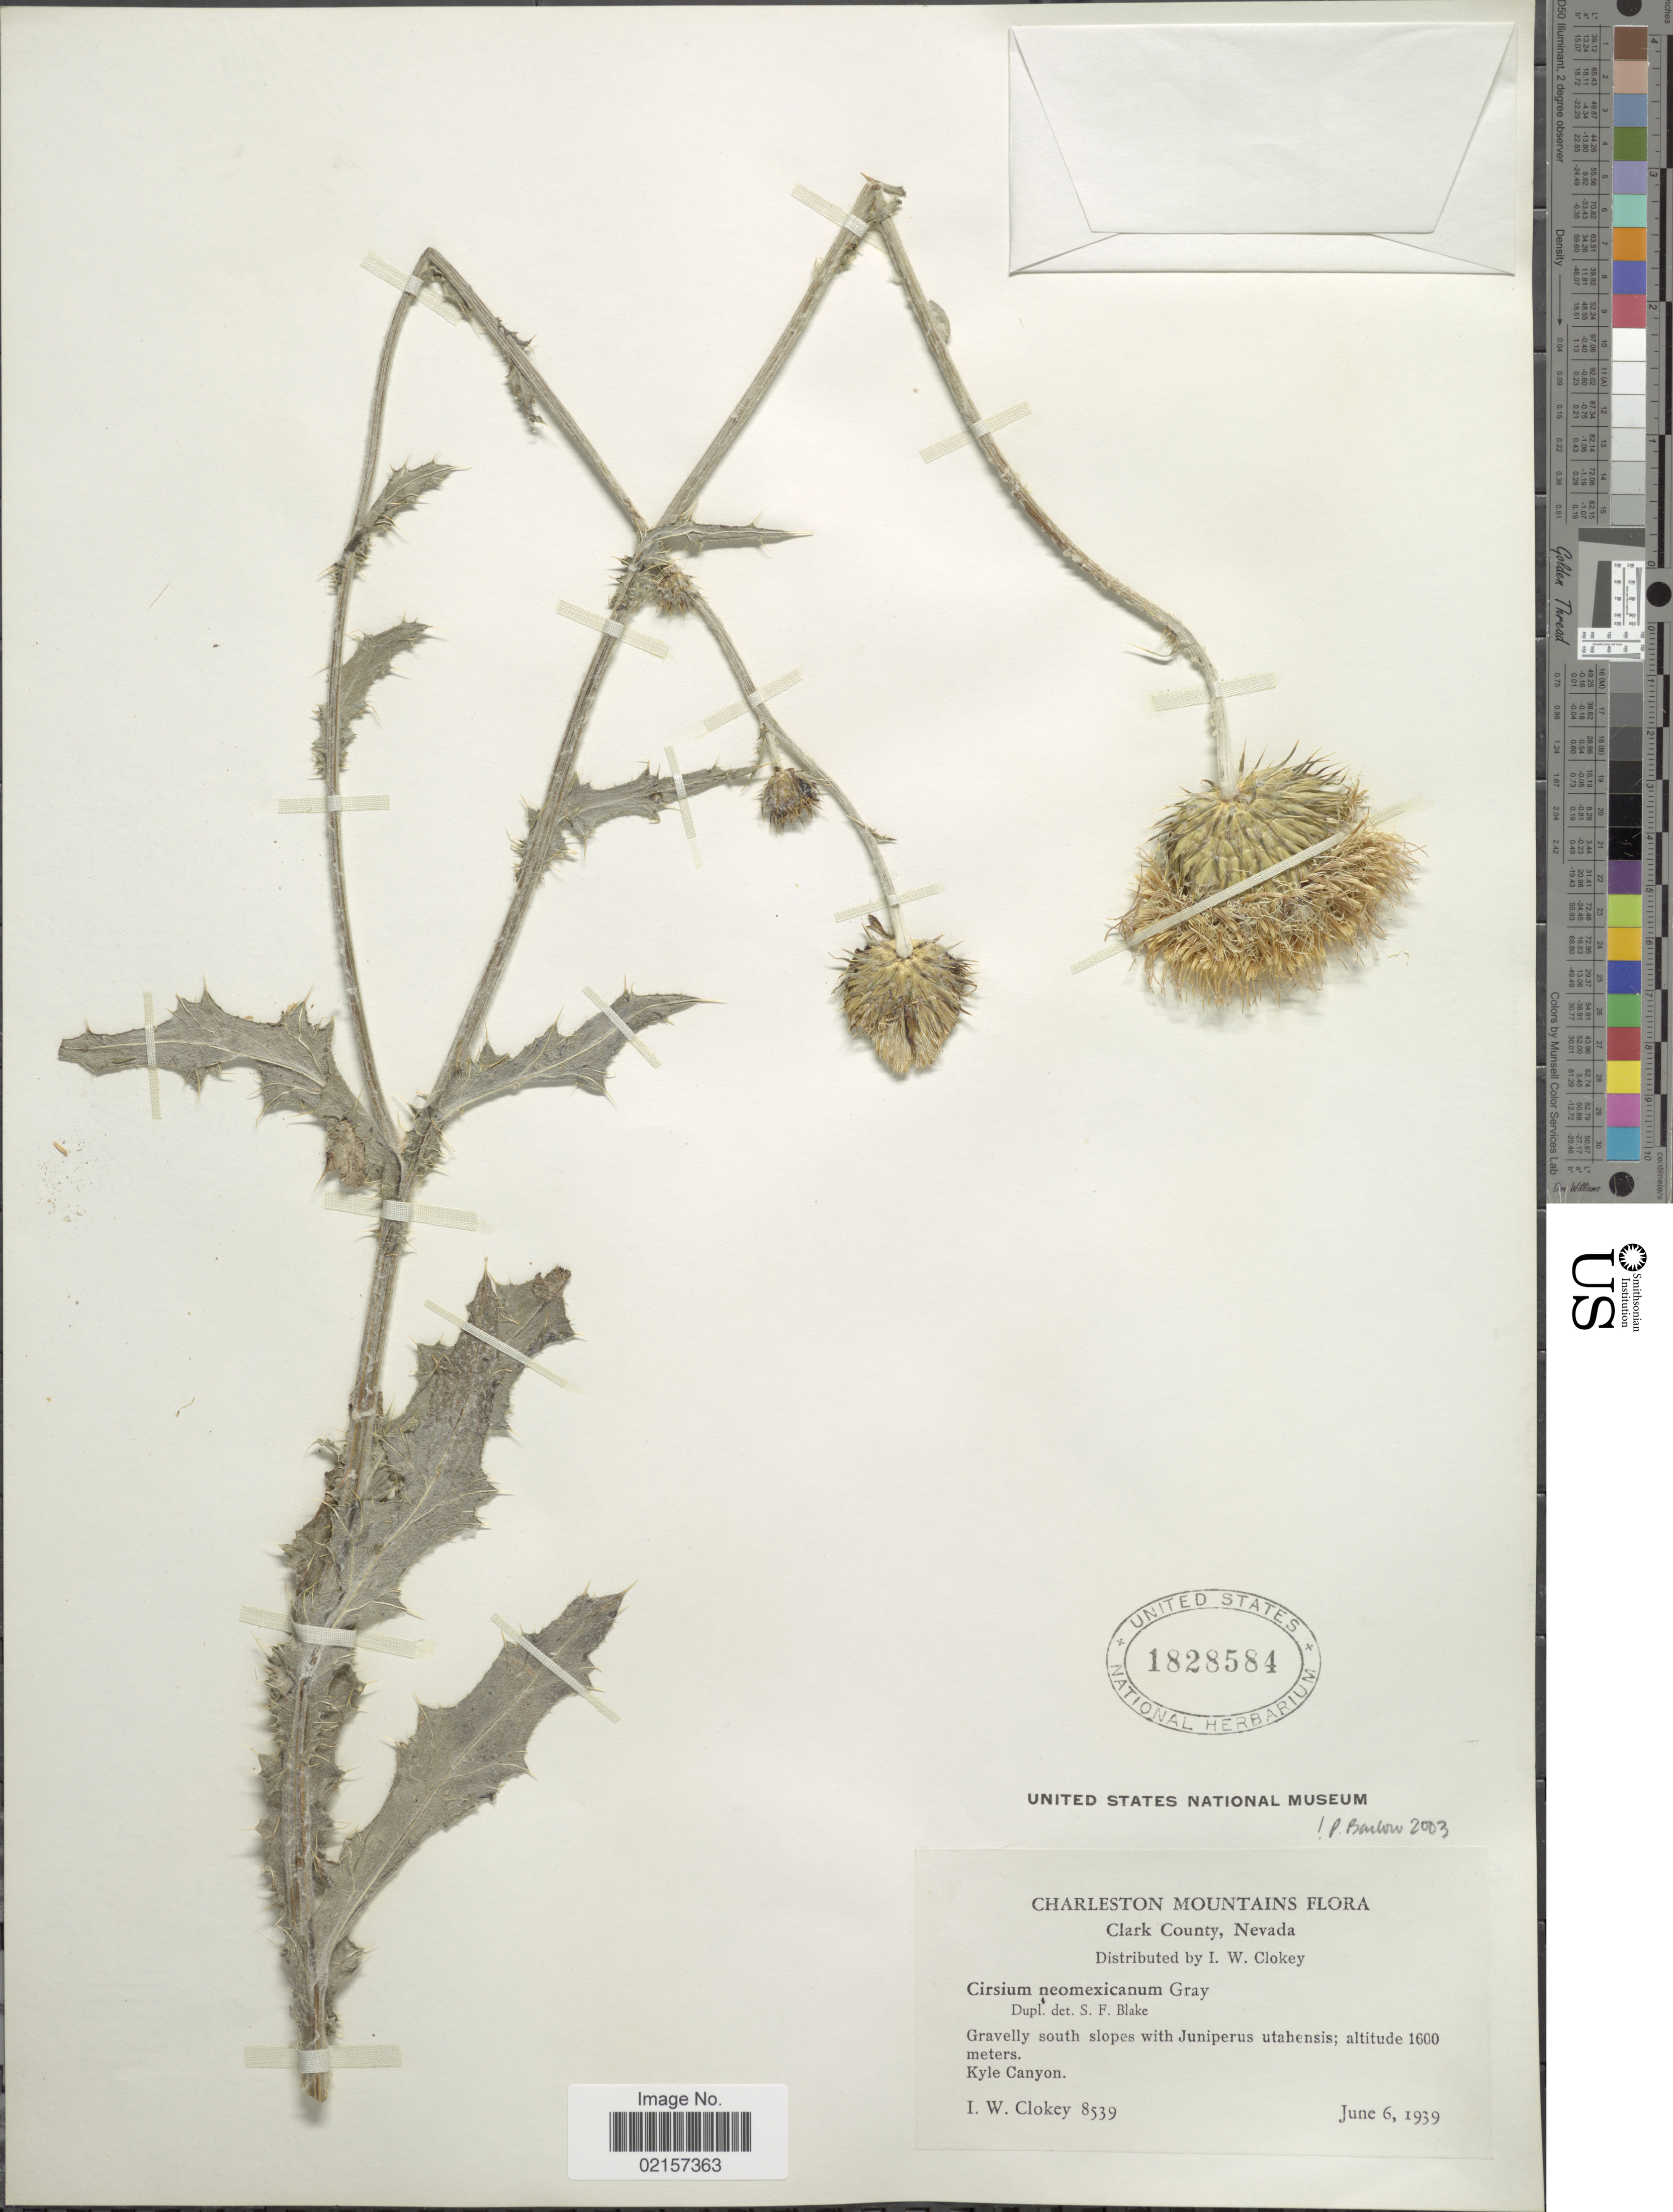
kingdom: Plantae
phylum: Tracheophyta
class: Magnoliopsida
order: Asterales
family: Asteraceae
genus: Cirsium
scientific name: Cirsium neomexicanum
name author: A. Gray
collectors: I. W. Clokey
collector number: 8539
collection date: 1939-06-06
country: United States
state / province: Nevada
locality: Charleston Mountains, Clark County, gravelly south slopes with Juniperus utahensis, Kyle Canyon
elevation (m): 1600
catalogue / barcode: US 1828584